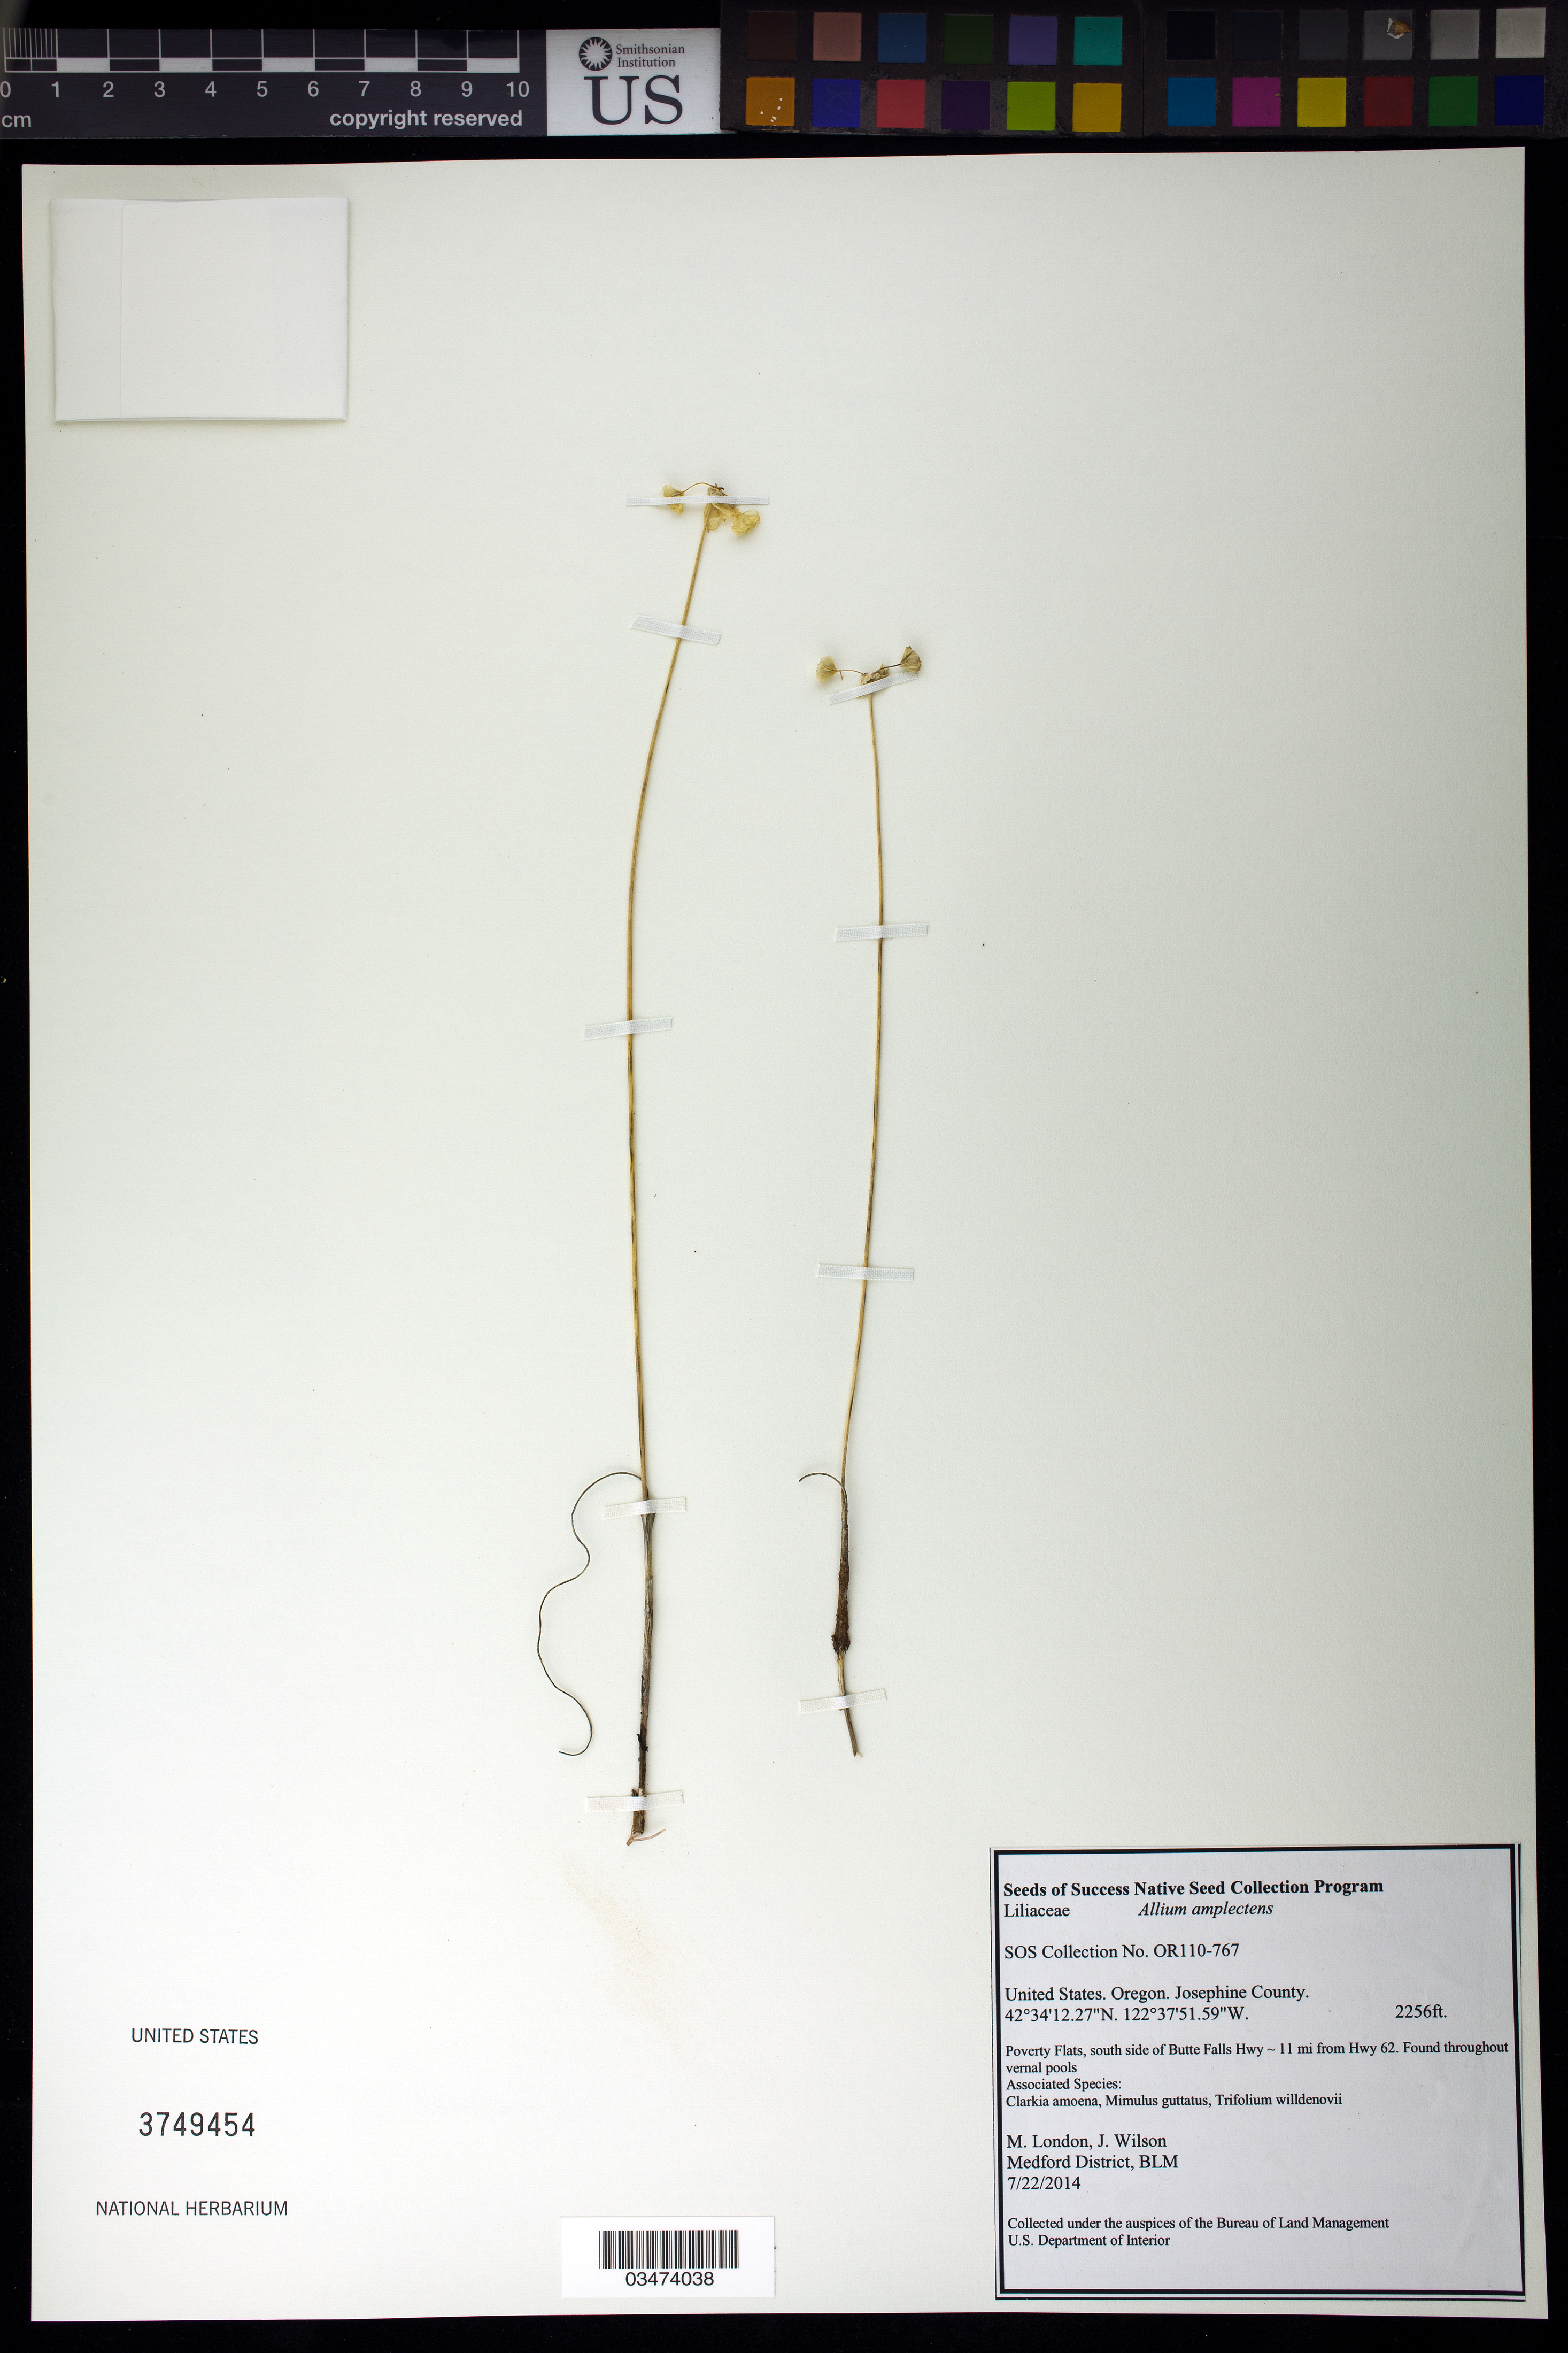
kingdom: Plantae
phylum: Tracheophyta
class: Liliopsida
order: Asparagales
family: Amaryllidaceae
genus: Allium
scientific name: Allium amplectens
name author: Torr.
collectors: M. London & J. Wilson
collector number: OR110-767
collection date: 2014-07-22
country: United States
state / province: Oregon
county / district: Josephine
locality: Poverty Flats, S side of Butte Falls Hwy, 11 mi. from Hwy 62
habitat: Associated species: Clarkia amoena, Mimulus guttatus, Trifolium willdenovii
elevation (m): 688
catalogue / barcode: US 3749454